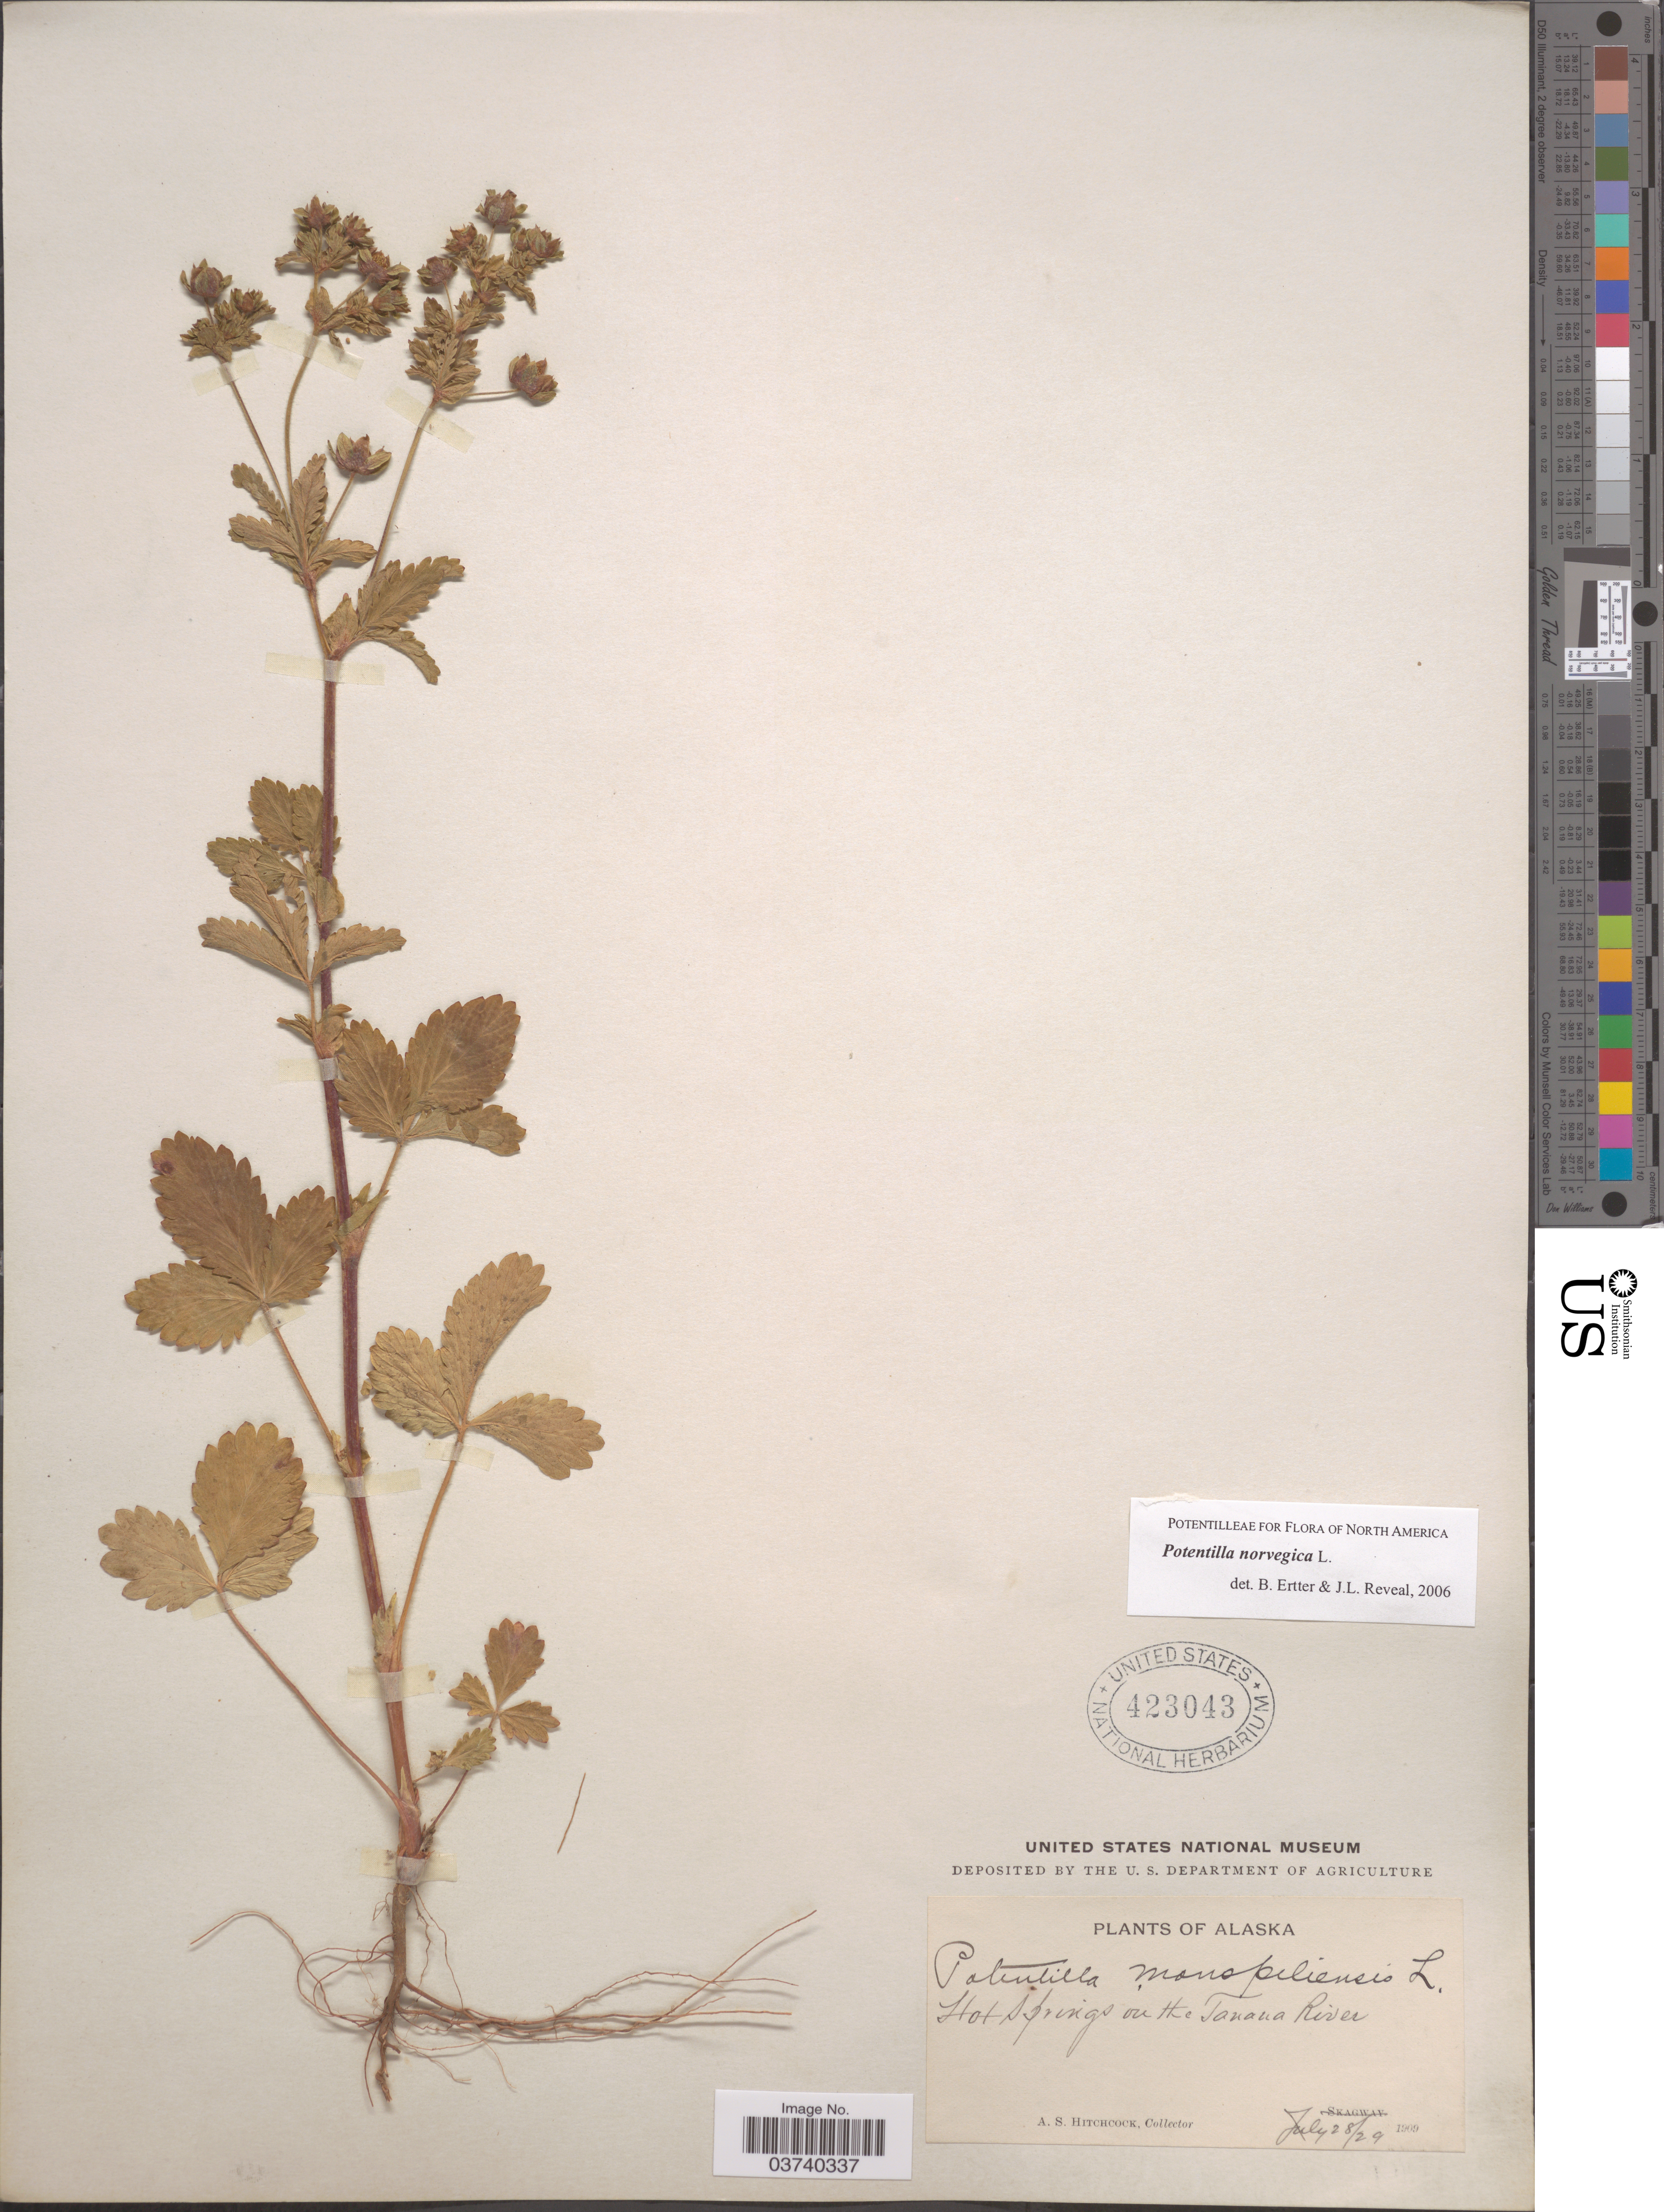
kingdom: Plantae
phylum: Tracheophyta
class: Magnoliopsida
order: Rosales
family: Rosaceae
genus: Potentilla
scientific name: Potentilla norvegica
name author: L.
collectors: A. S. Hitchcock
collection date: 1909-07-28/1909-07-29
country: United States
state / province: Alaska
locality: Hot Springs on the Tanana River.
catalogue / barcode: US 423043